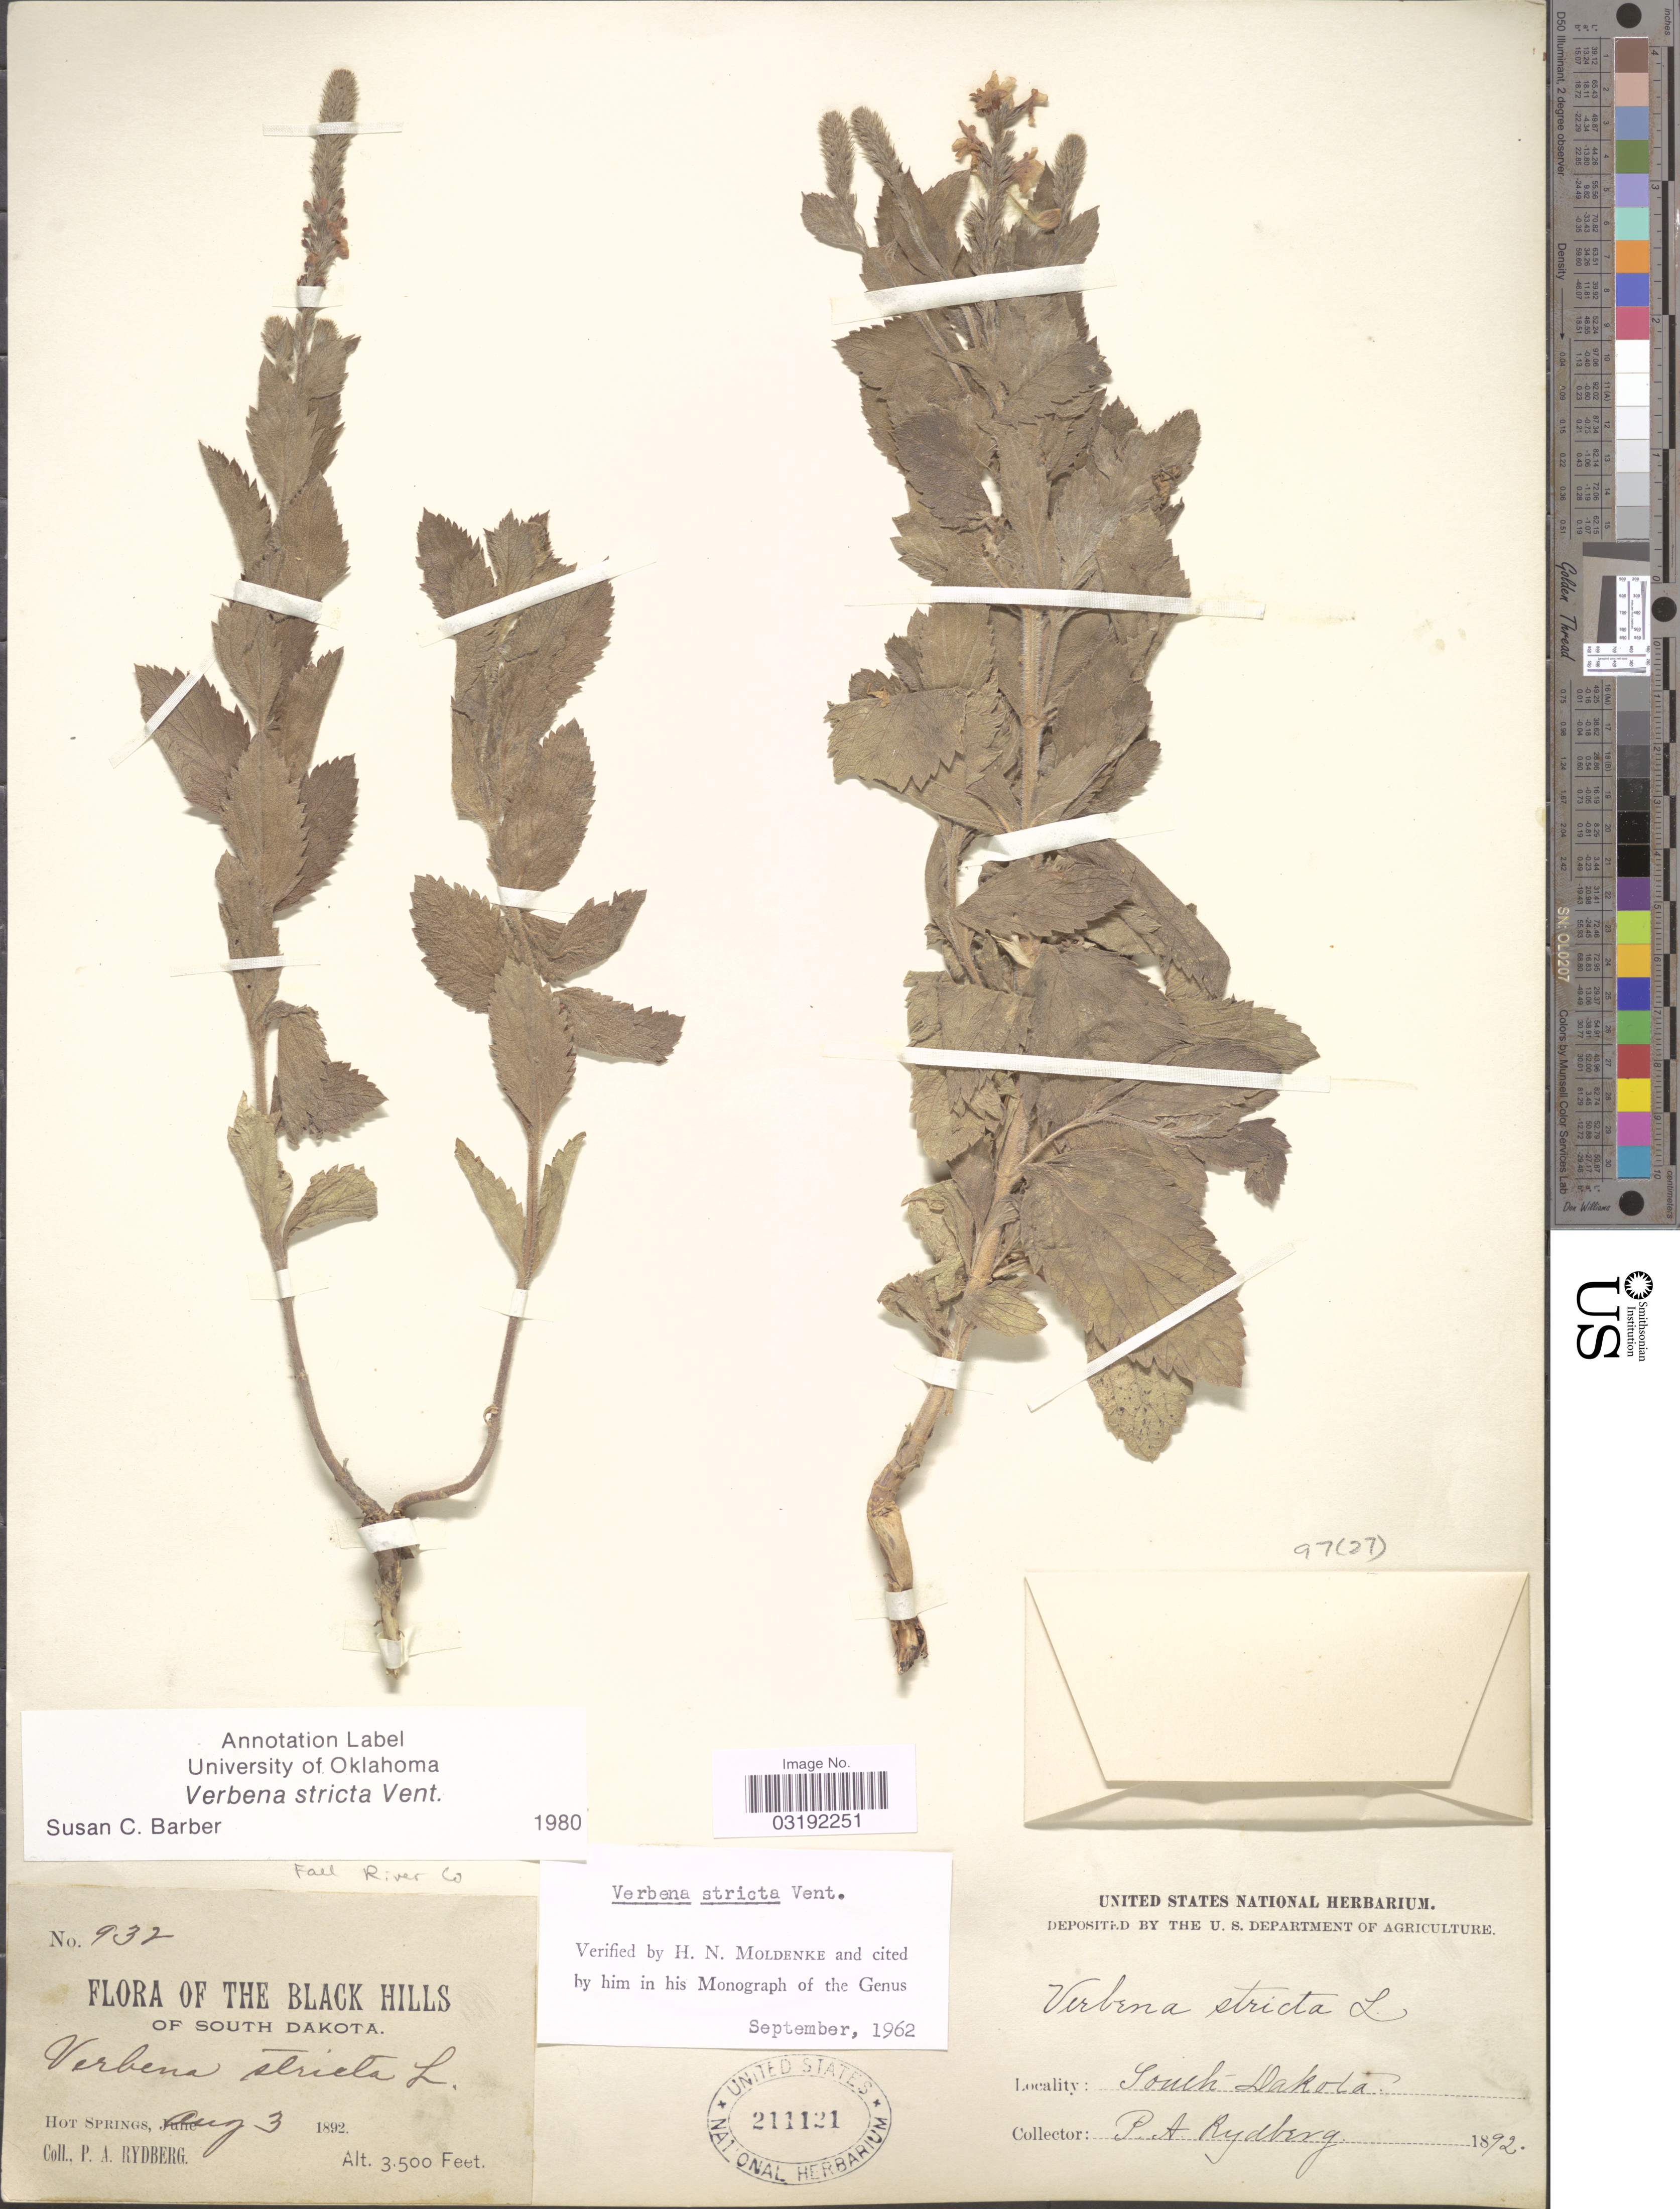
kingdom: Plantae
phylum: Tracheophyta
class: Magnoliopsida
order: Lamiales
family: Verbenaceae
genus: Verbena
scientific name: Verbena stricta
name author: Vent.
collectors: P. A. Rydberg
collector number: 932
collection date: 1892-08-03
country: United States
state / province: South Dakota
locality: The Black Hills of South Dakota. Hot Springs. Fall River Co.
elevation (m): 1067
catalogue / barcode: US 211121